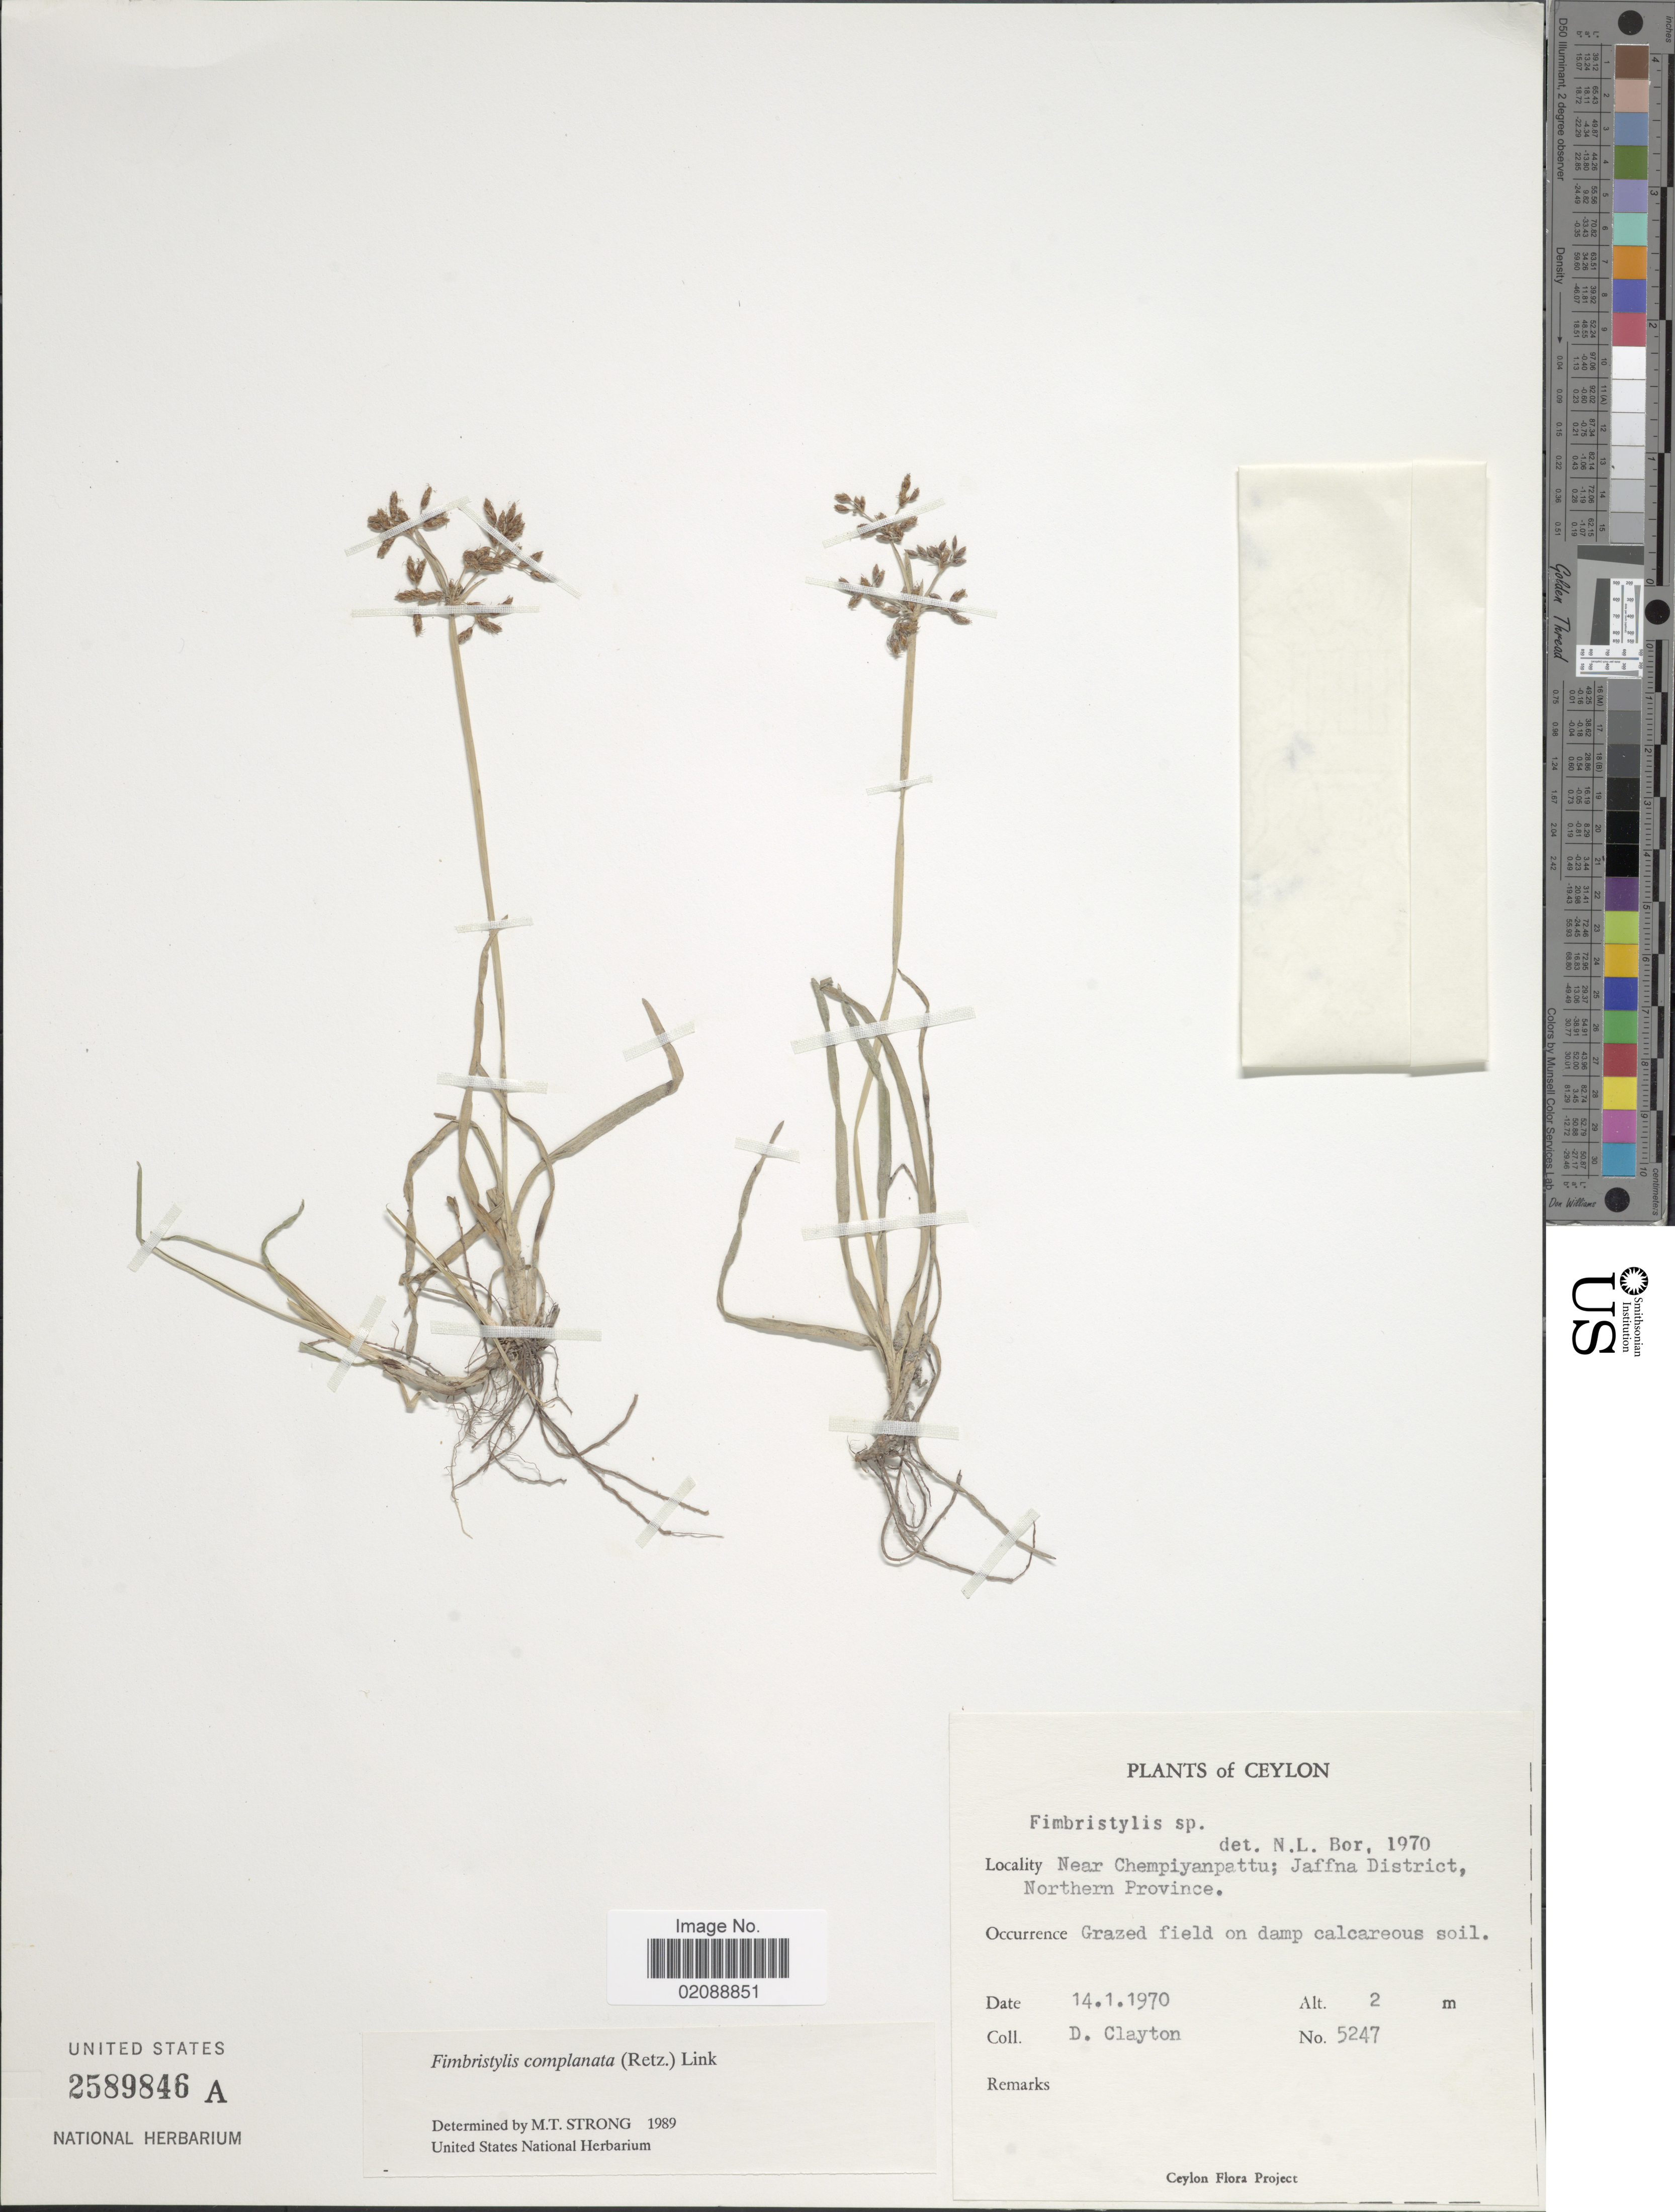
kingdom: Plantae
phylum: Tracheophyta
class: Liliopsida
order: Poales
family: Cyperaceae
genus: Fimbristylis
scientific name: Fimbristylis complanata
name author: (Retz.) Link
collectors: D. Clayton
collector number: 5247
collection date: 1970-01-14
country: Sri Lanka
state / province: Northern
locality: Near Chempiyanpattu; Jaffna District.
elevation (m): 2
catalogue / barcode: US 2589846A